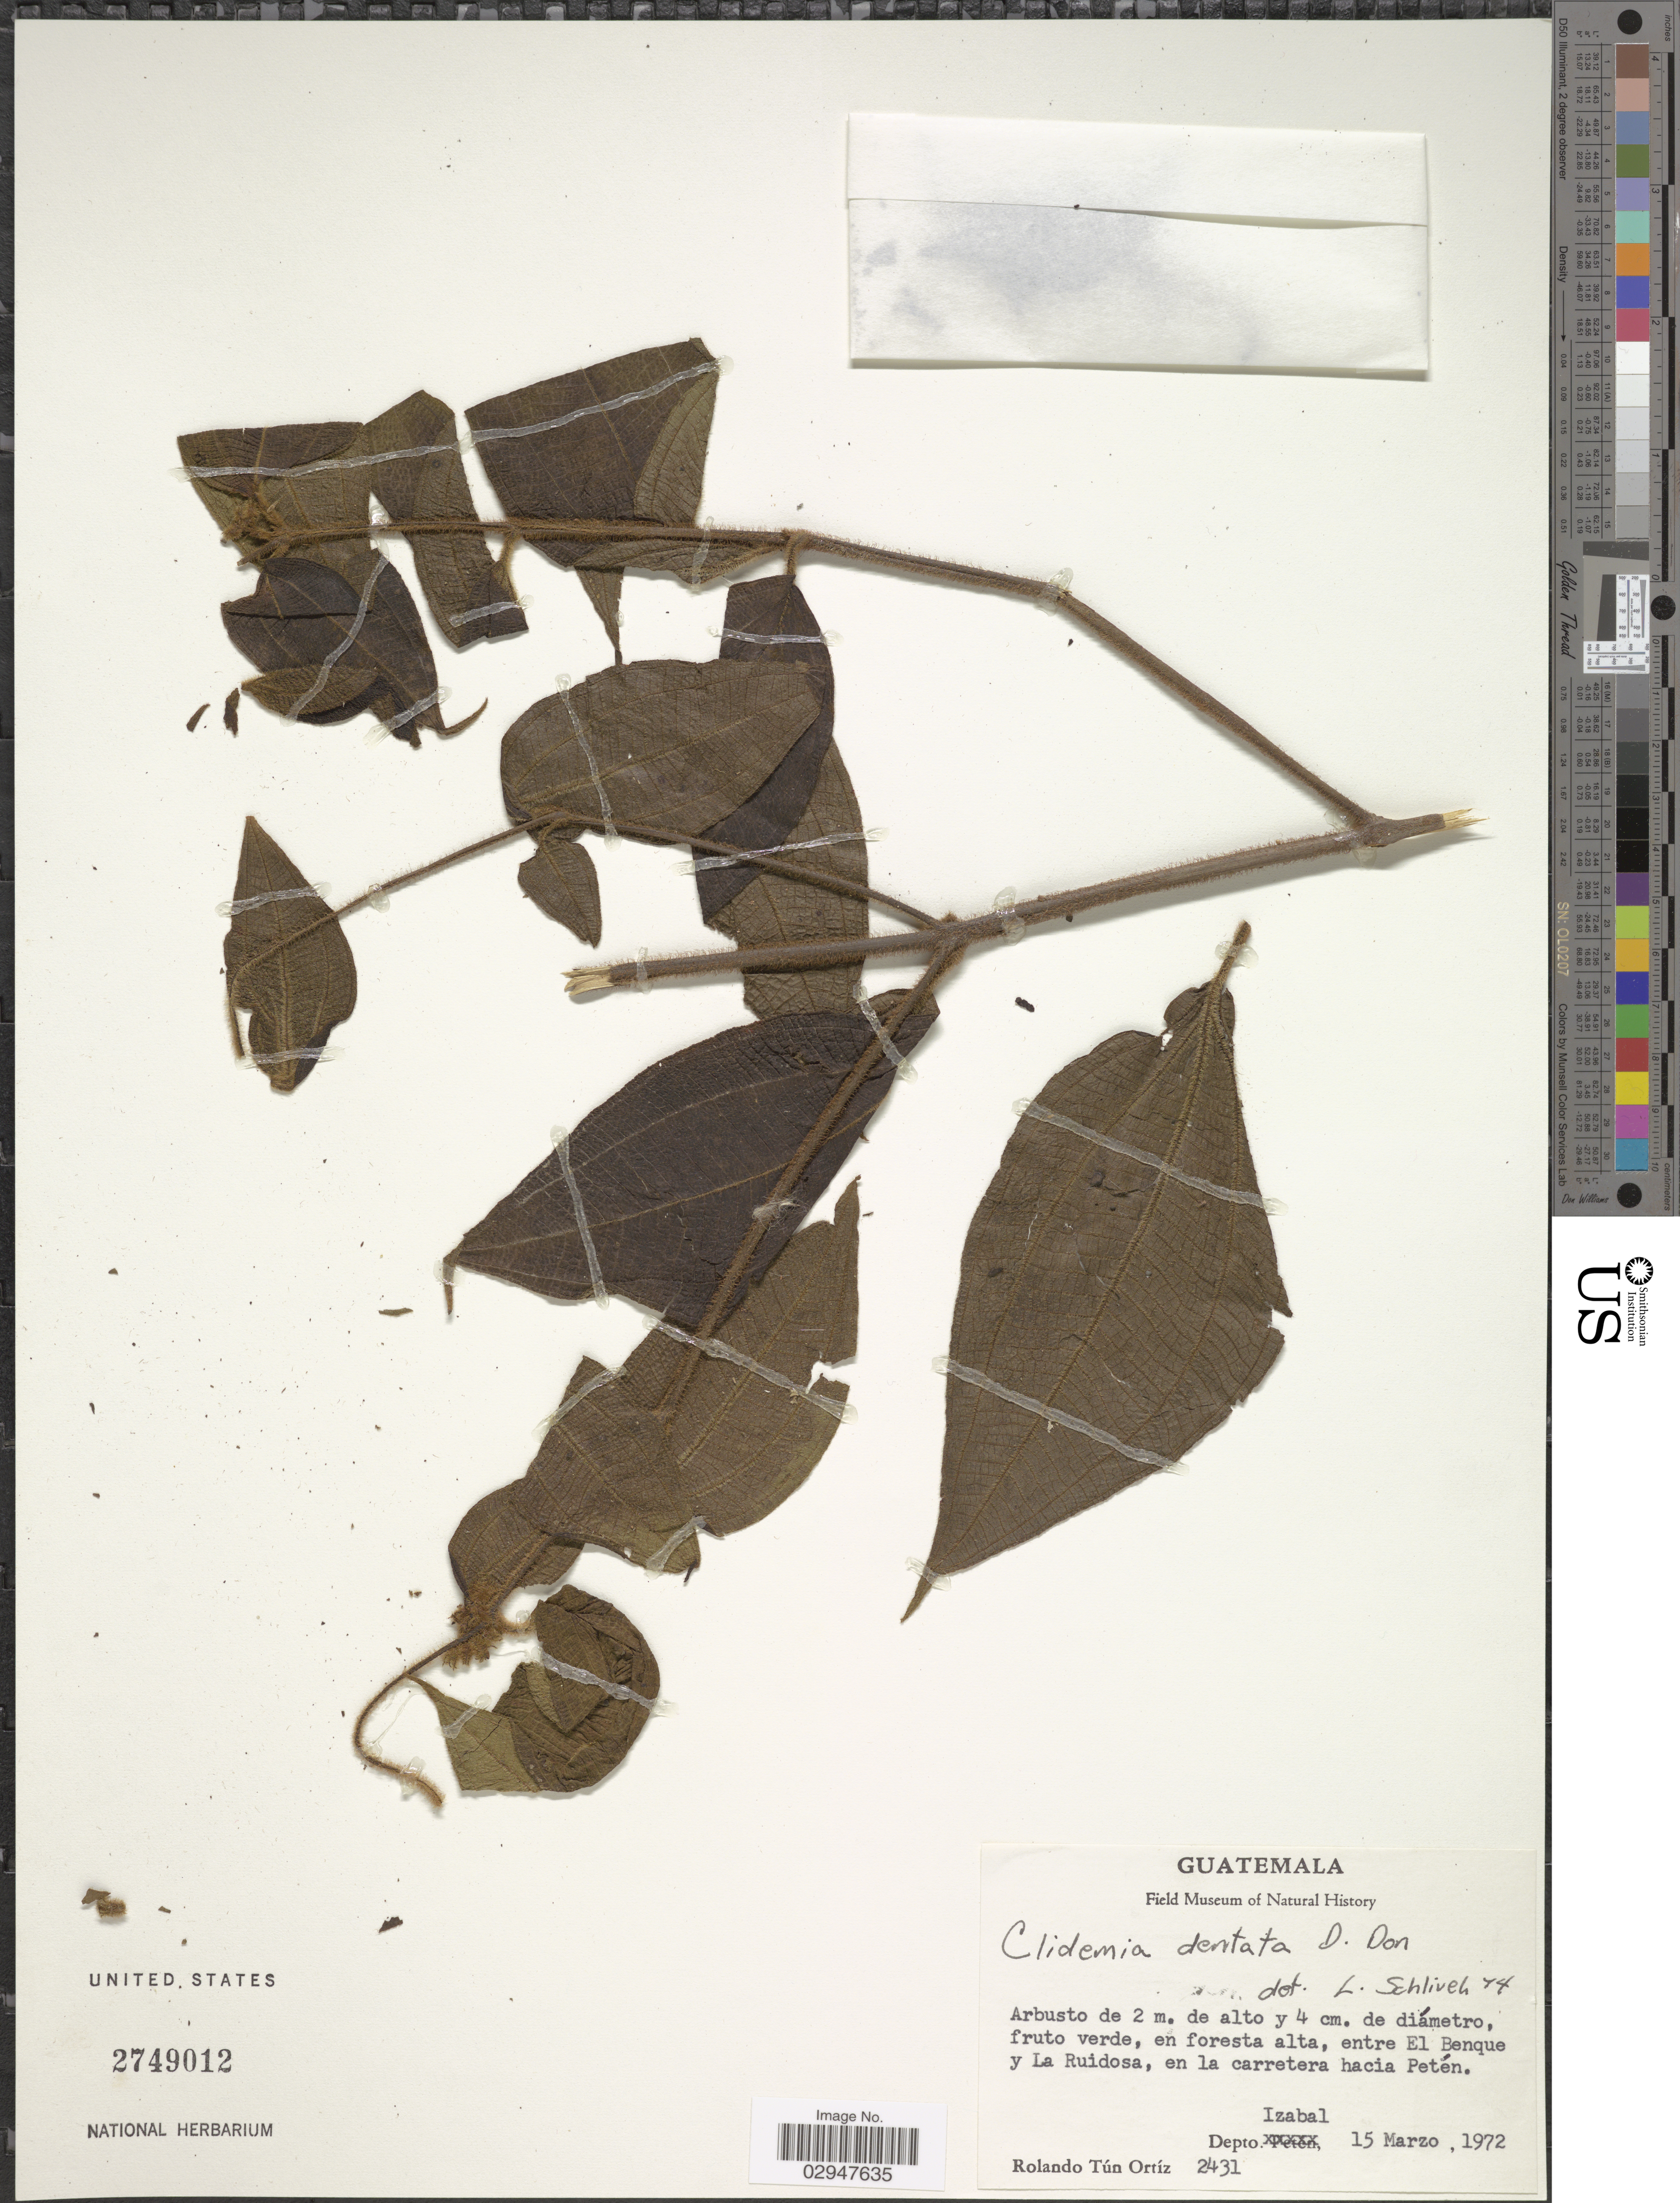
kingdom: Plantae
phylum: Tracheophyta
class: Magnoliopsida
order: Myrtales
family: Melastomataceae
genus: Clidemia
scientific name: Clidemia dentata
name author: D. Don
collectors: R. T. Ortíz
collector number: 2431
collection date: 1972-03-15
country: Guatemala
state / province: Izabal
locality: Entre El Benque y La Ruidosa, en la carretera hacia Petén. Depto. Izabal.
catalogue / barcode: US 2749012